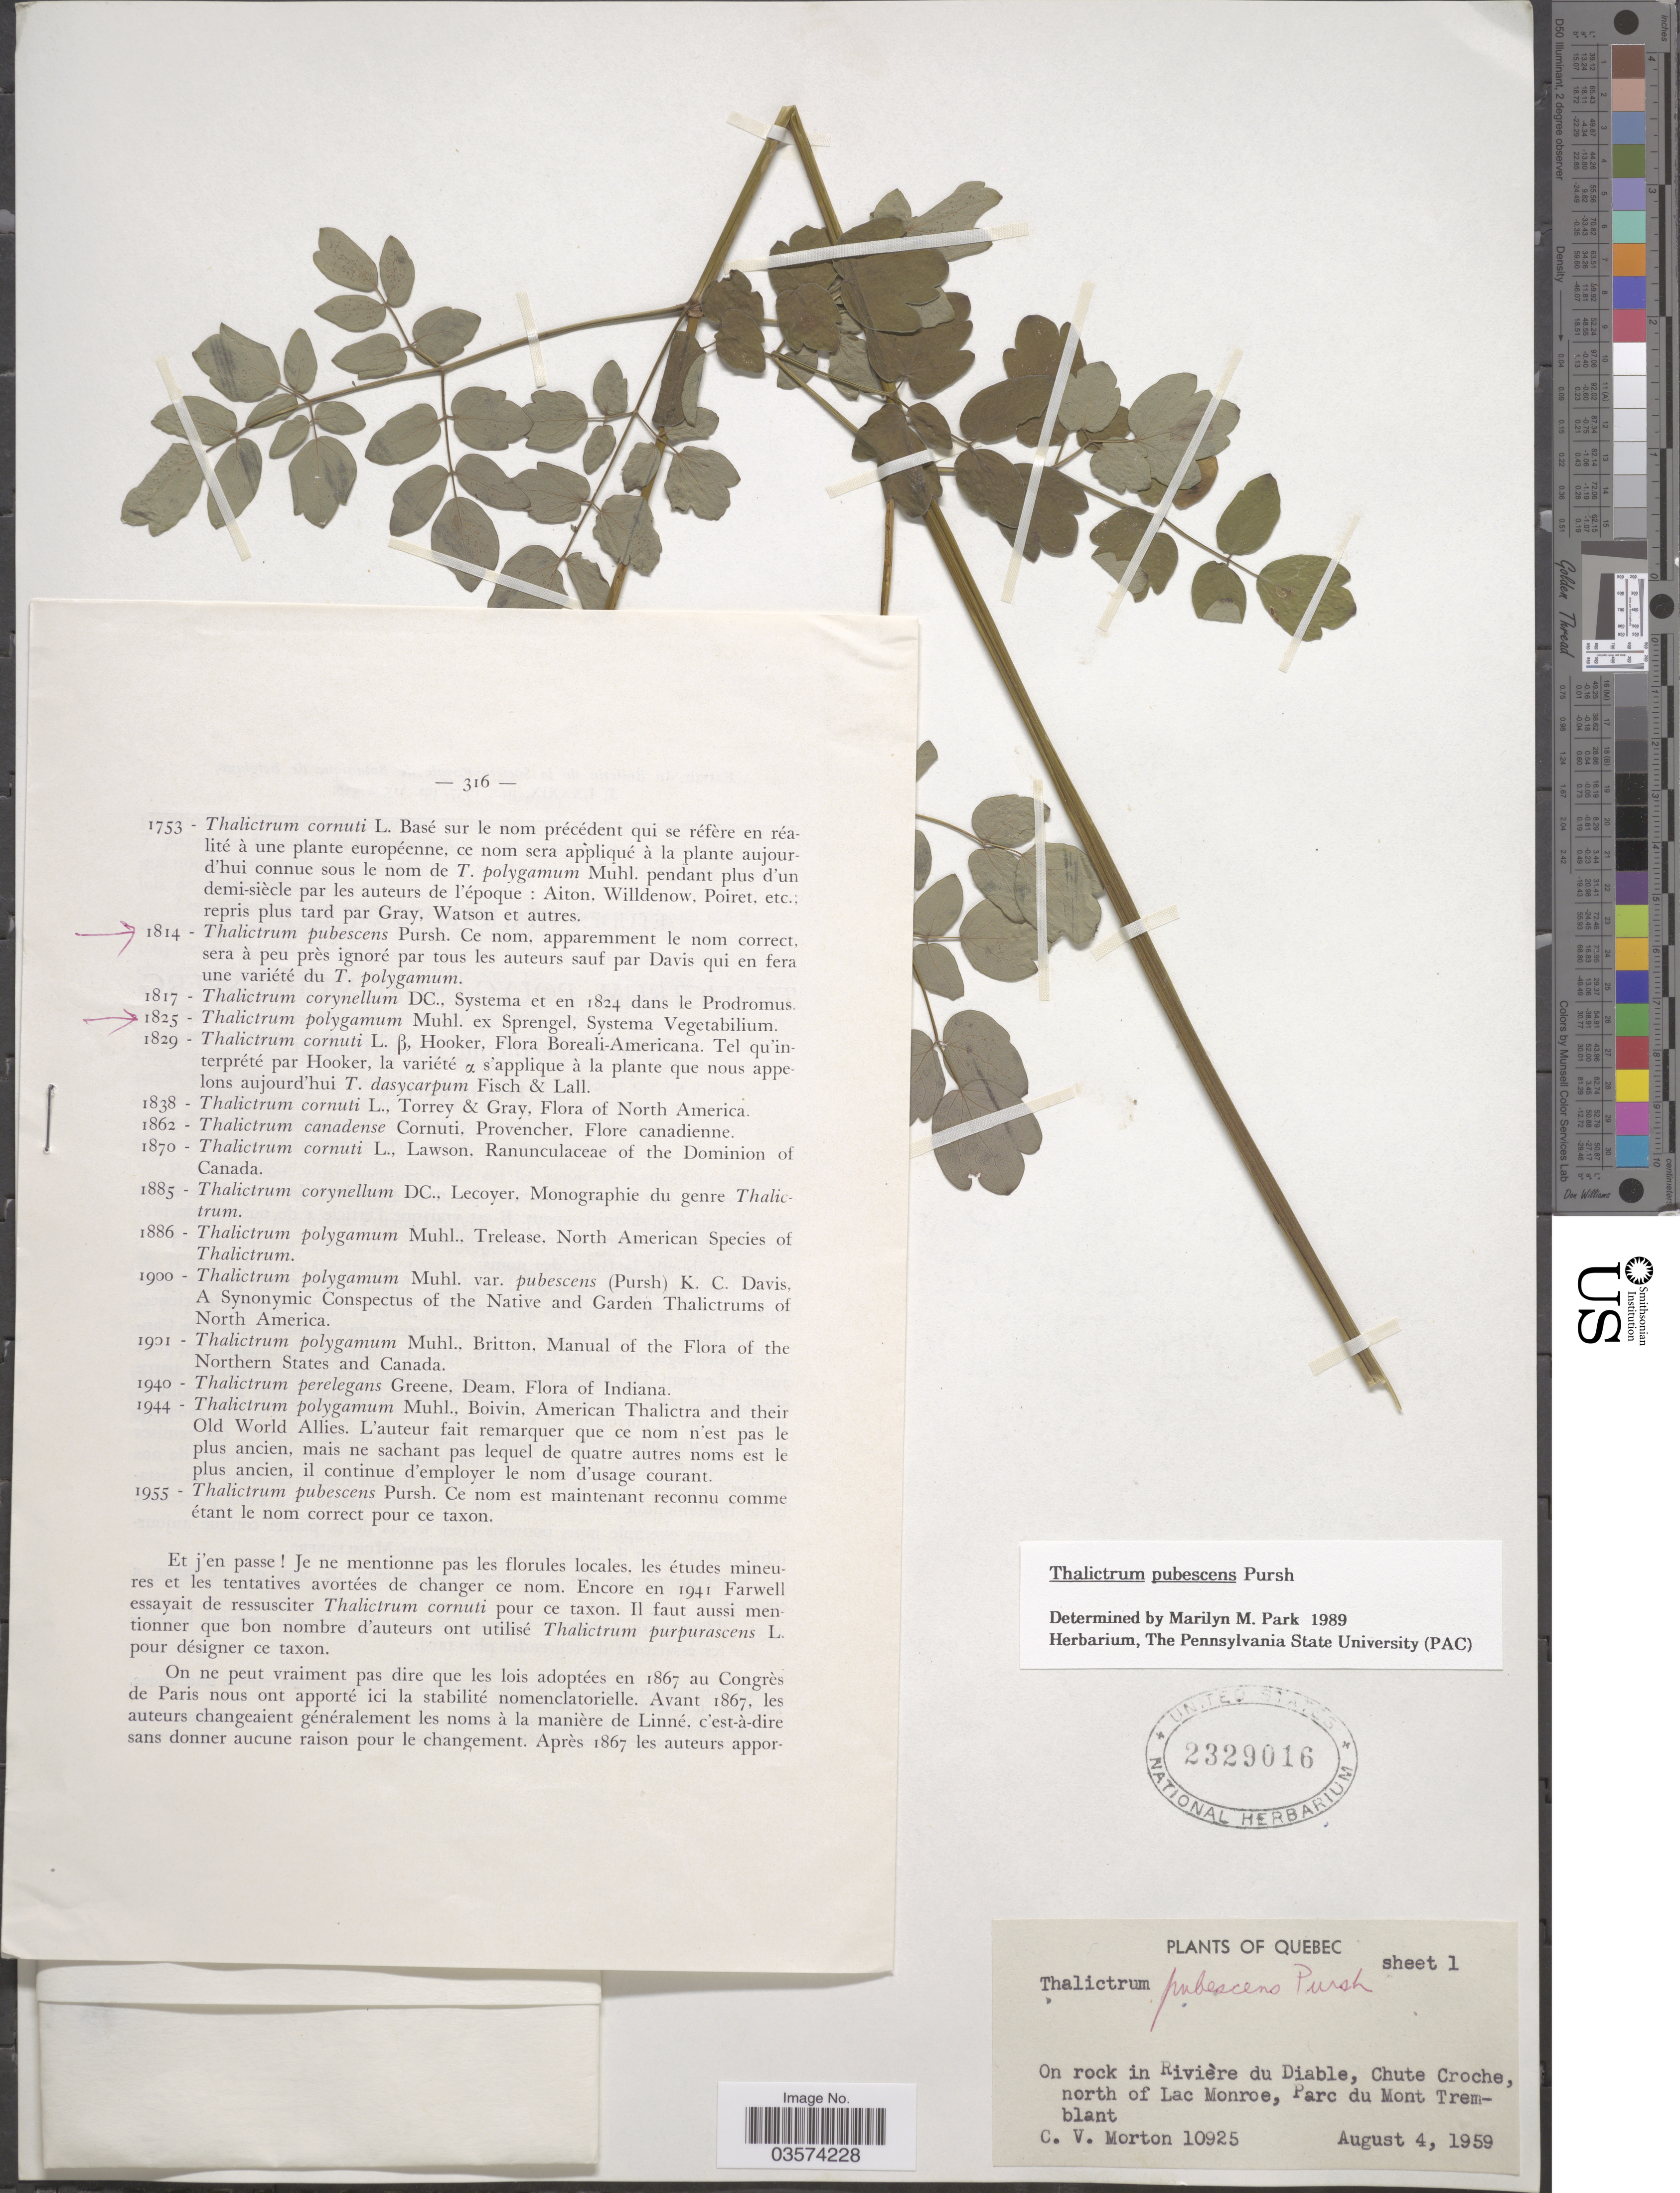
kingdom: Plantae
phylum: Tracheophyta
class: Magnoliopsida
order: Ranunculales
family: Ranunculaceae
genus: Thalictrum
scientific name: Thalictrum pubescens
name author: Pursh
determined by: Park, Marilyn Marqueen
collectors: C. V. Morton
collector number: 10925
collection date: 1959-08-04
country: Canada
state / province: Quebec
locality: On rock in Rivière du Diable, Chute Croche, north of Lac Monroe, Parc du Mont Tremblant.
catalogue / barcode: US 2329016